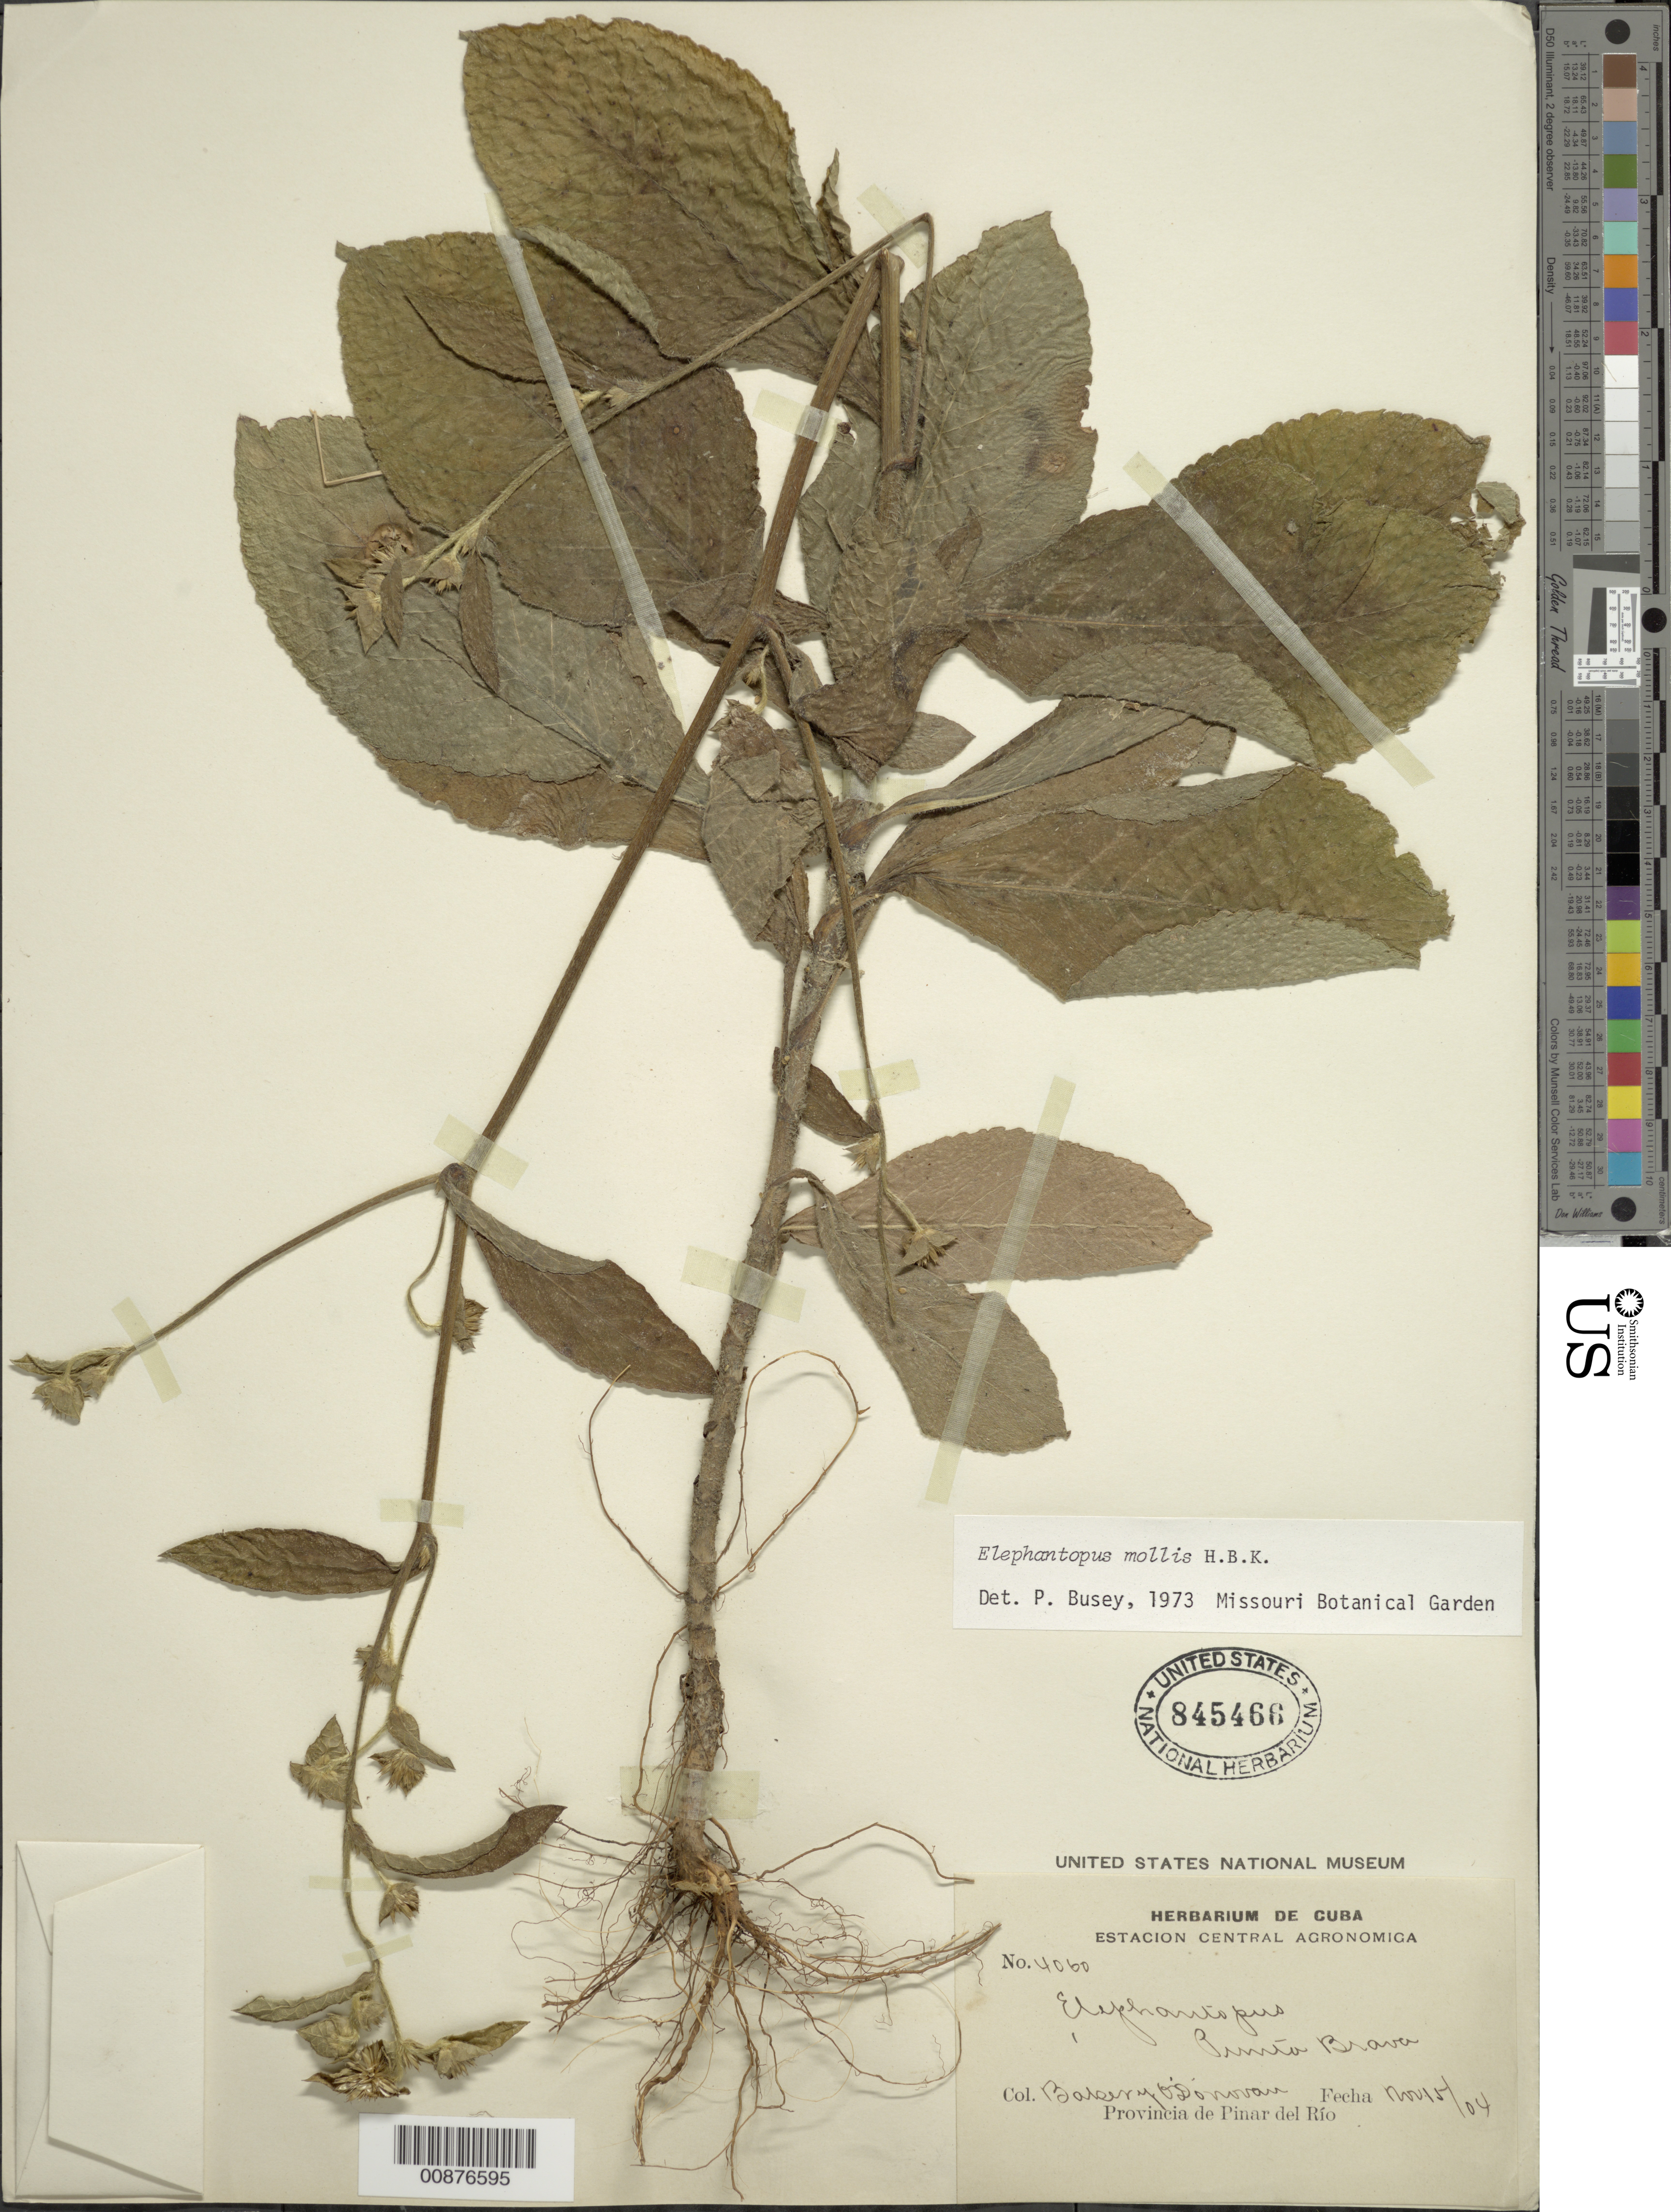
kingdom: Plantae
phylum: Tracheophyta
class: Magnoliopsida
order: Asterales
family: Asteraceae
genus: Elephantopus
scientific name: Elephantopus mollis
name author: Kunth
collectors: C. F. Baker & E. O'Donovan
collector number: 4060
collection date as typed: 15 Nov --04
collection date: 1804-11-15 or 1904-11-15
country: Cuba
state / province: Pinar del Río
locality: Punta Brava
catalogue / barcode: US 845466